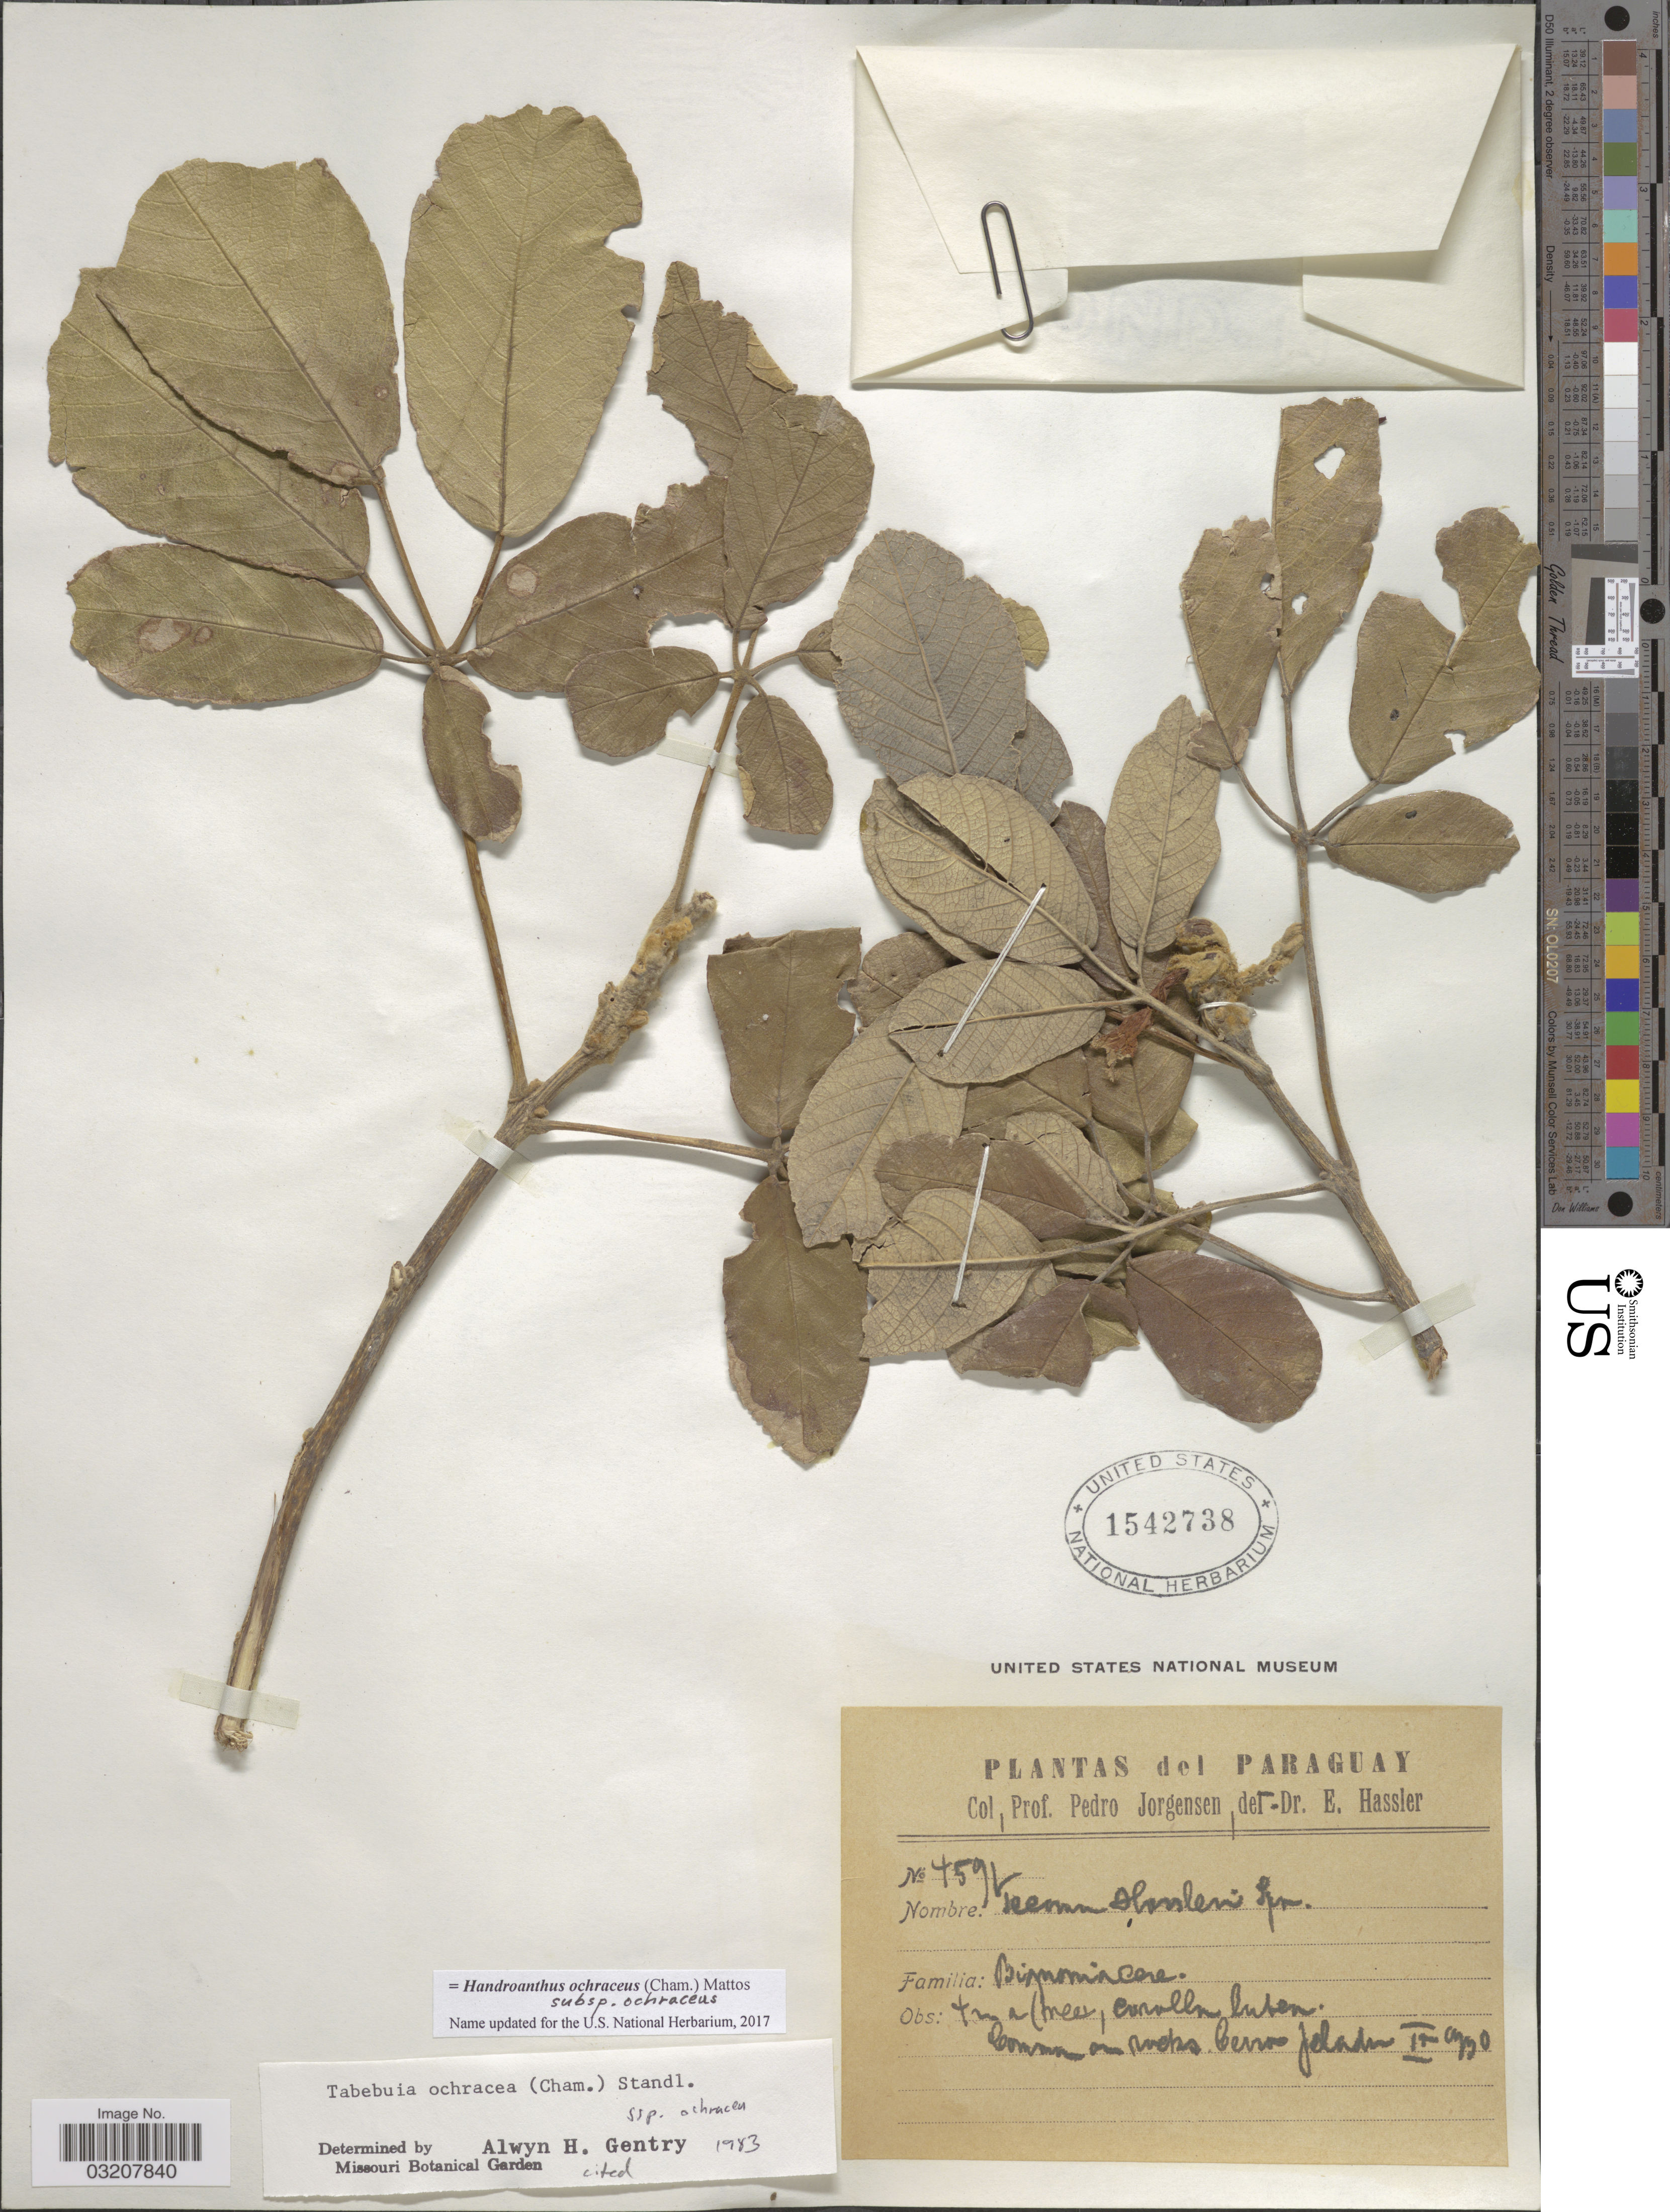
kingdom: Plantae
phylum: Tracheophyta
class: Magnoliopsida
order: Lamiales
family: Bignoniaceae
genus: Handroanthus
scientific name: Handroanthus ochraceus subsp. ochraceus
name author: (Cham.) Mattos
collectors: P. Jörgensen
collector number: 4598*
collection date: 1990-09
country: Paraguay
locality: Cerro Jeladin [interpreted].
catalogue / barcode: US 1542738